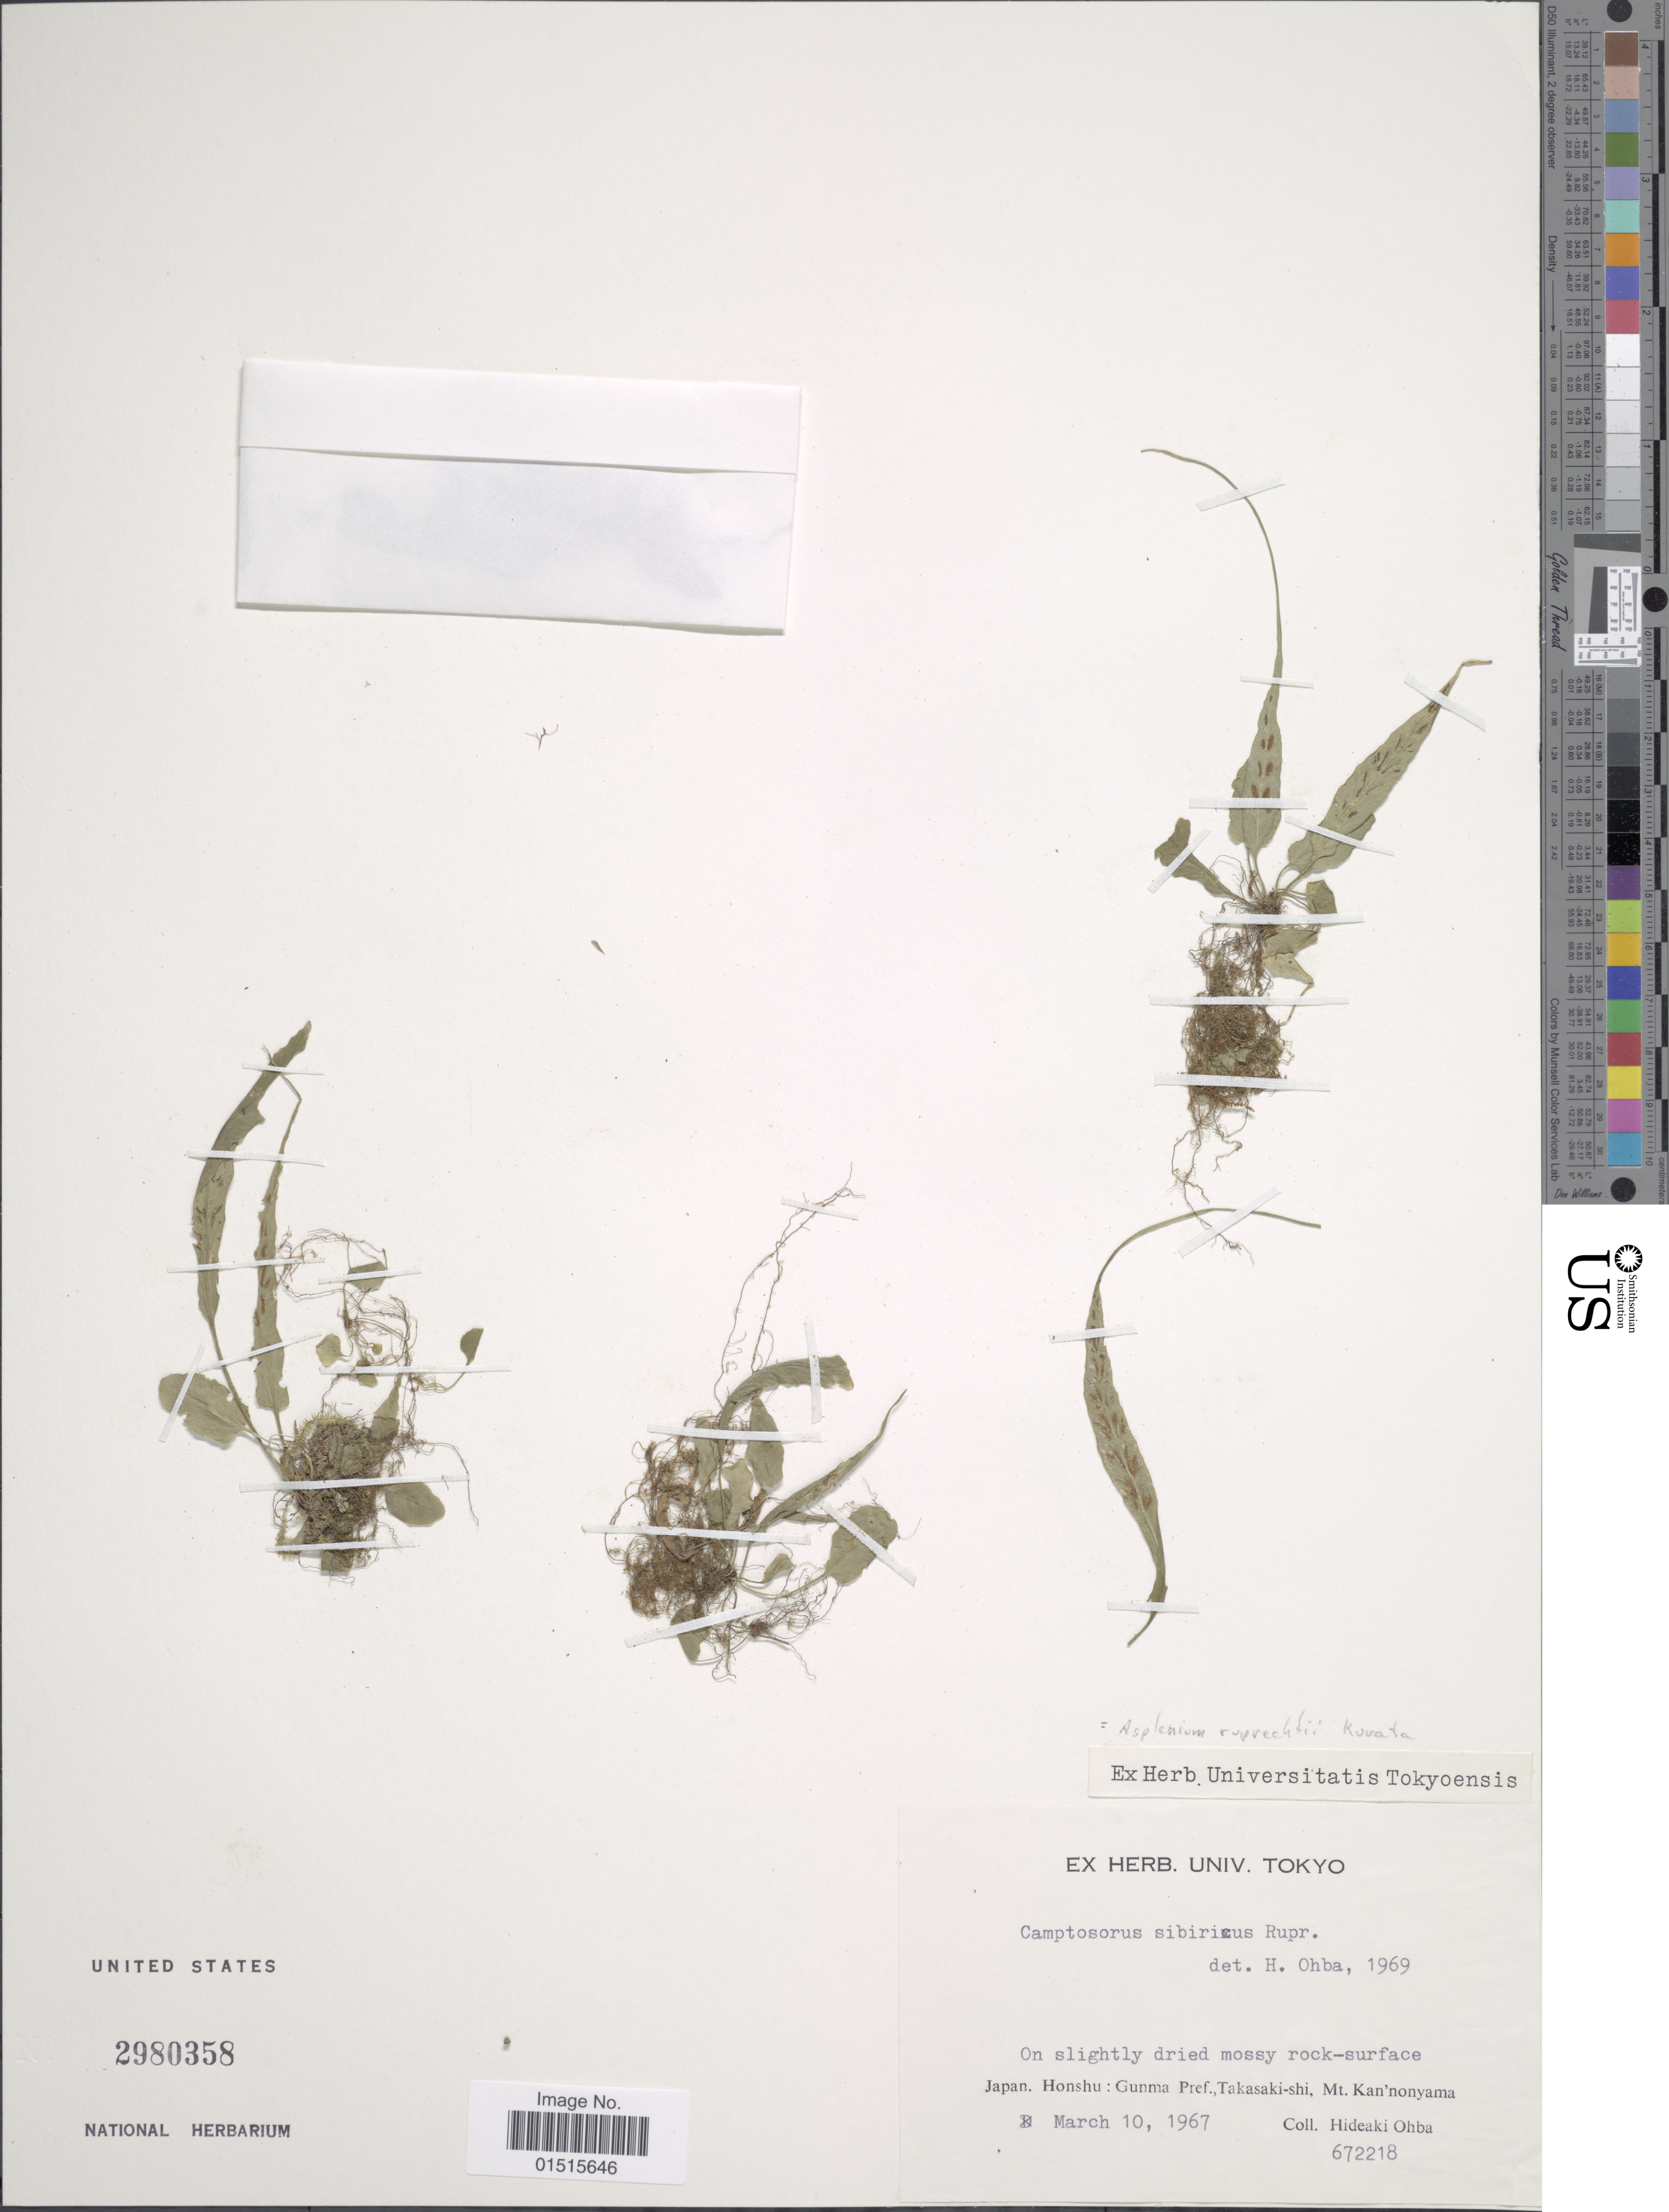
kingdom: Plantae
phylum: Tracheophyta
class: Polypodiopsida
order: Polypodiales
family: Aspleniaceae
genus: Asplenium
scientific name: Asplenium sibricus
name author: Rupr.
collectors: H. Ohba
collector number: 672218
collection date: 1967-03-10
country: Japan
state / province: Gunma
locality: Honshu: Gunma Pref. Takasaki-shi, Mt. Kan'nonyama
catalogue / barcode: US 2980358